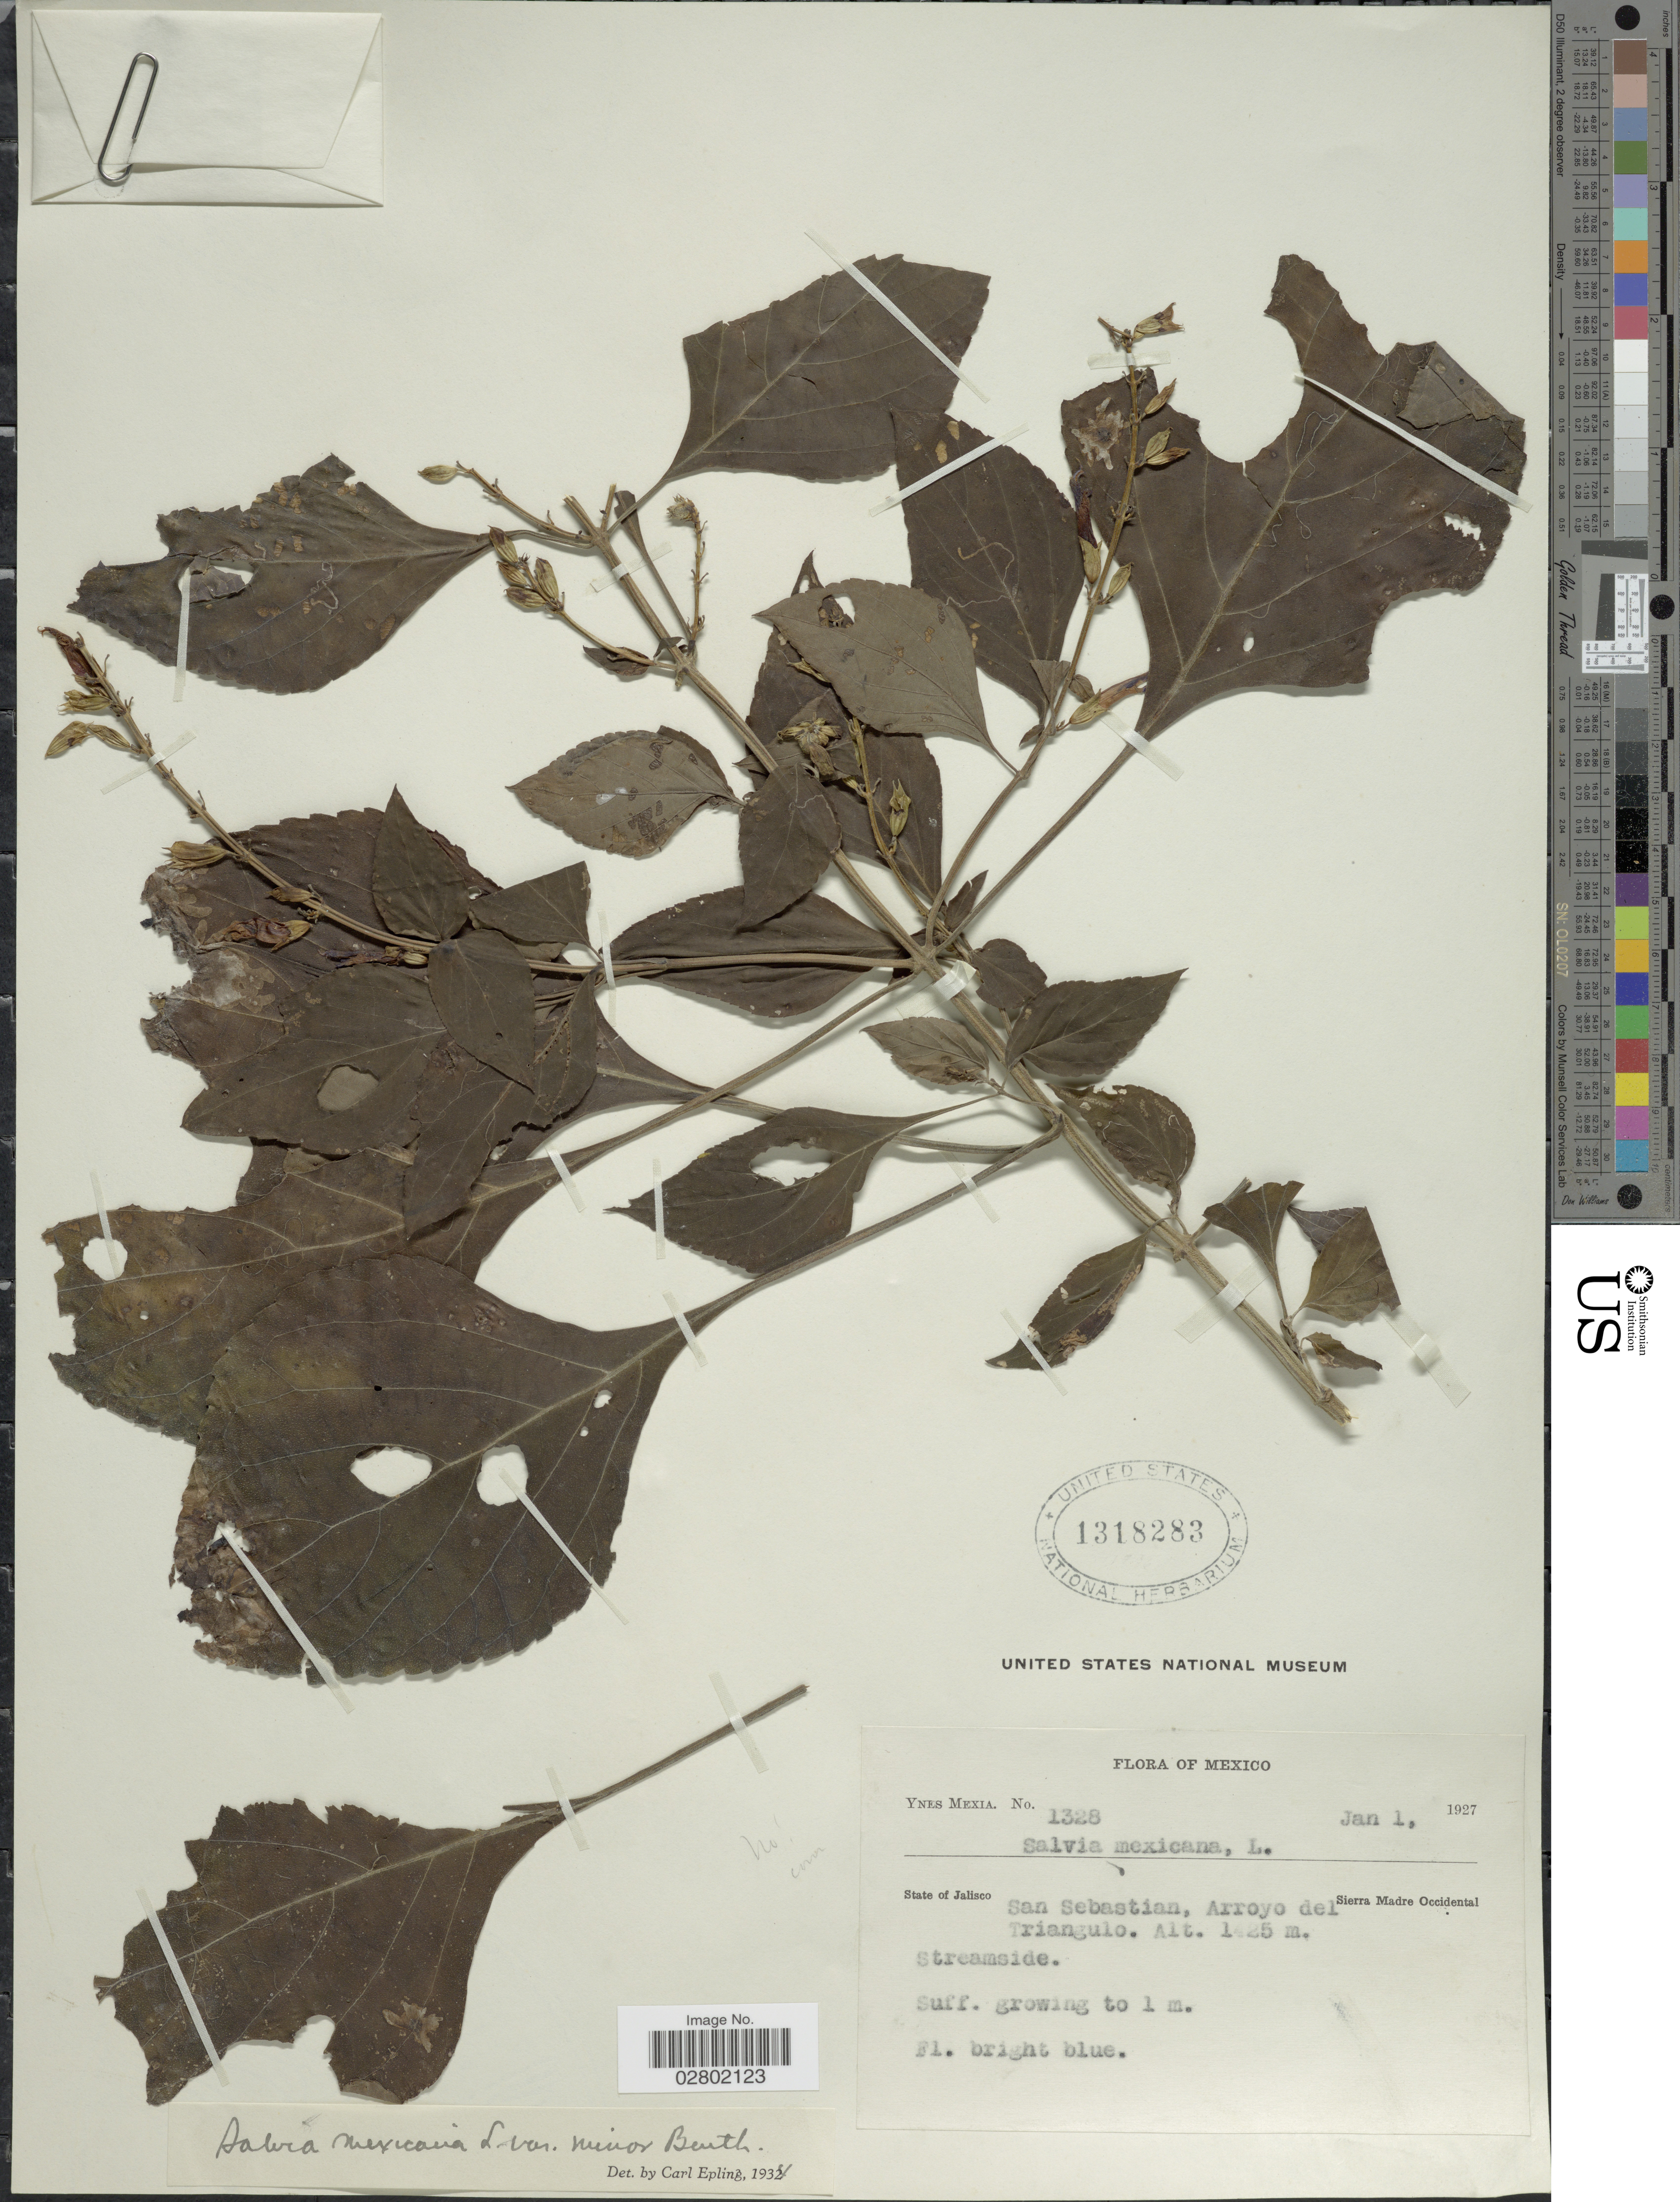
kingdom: Plantae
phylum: Tracheophyta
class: Magnoliopsida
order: Lamiales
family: Lamiaceae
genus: Salvia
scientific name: Salvia mexicana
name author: L.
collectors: Y. Mexia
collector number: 1328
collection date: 1927-01-01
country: Mexico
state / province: Jalisco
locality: San Sebastian, Arroyo del Triangulo, Sierra Madre Occidental.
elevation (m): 1425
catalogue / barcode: US 1318283